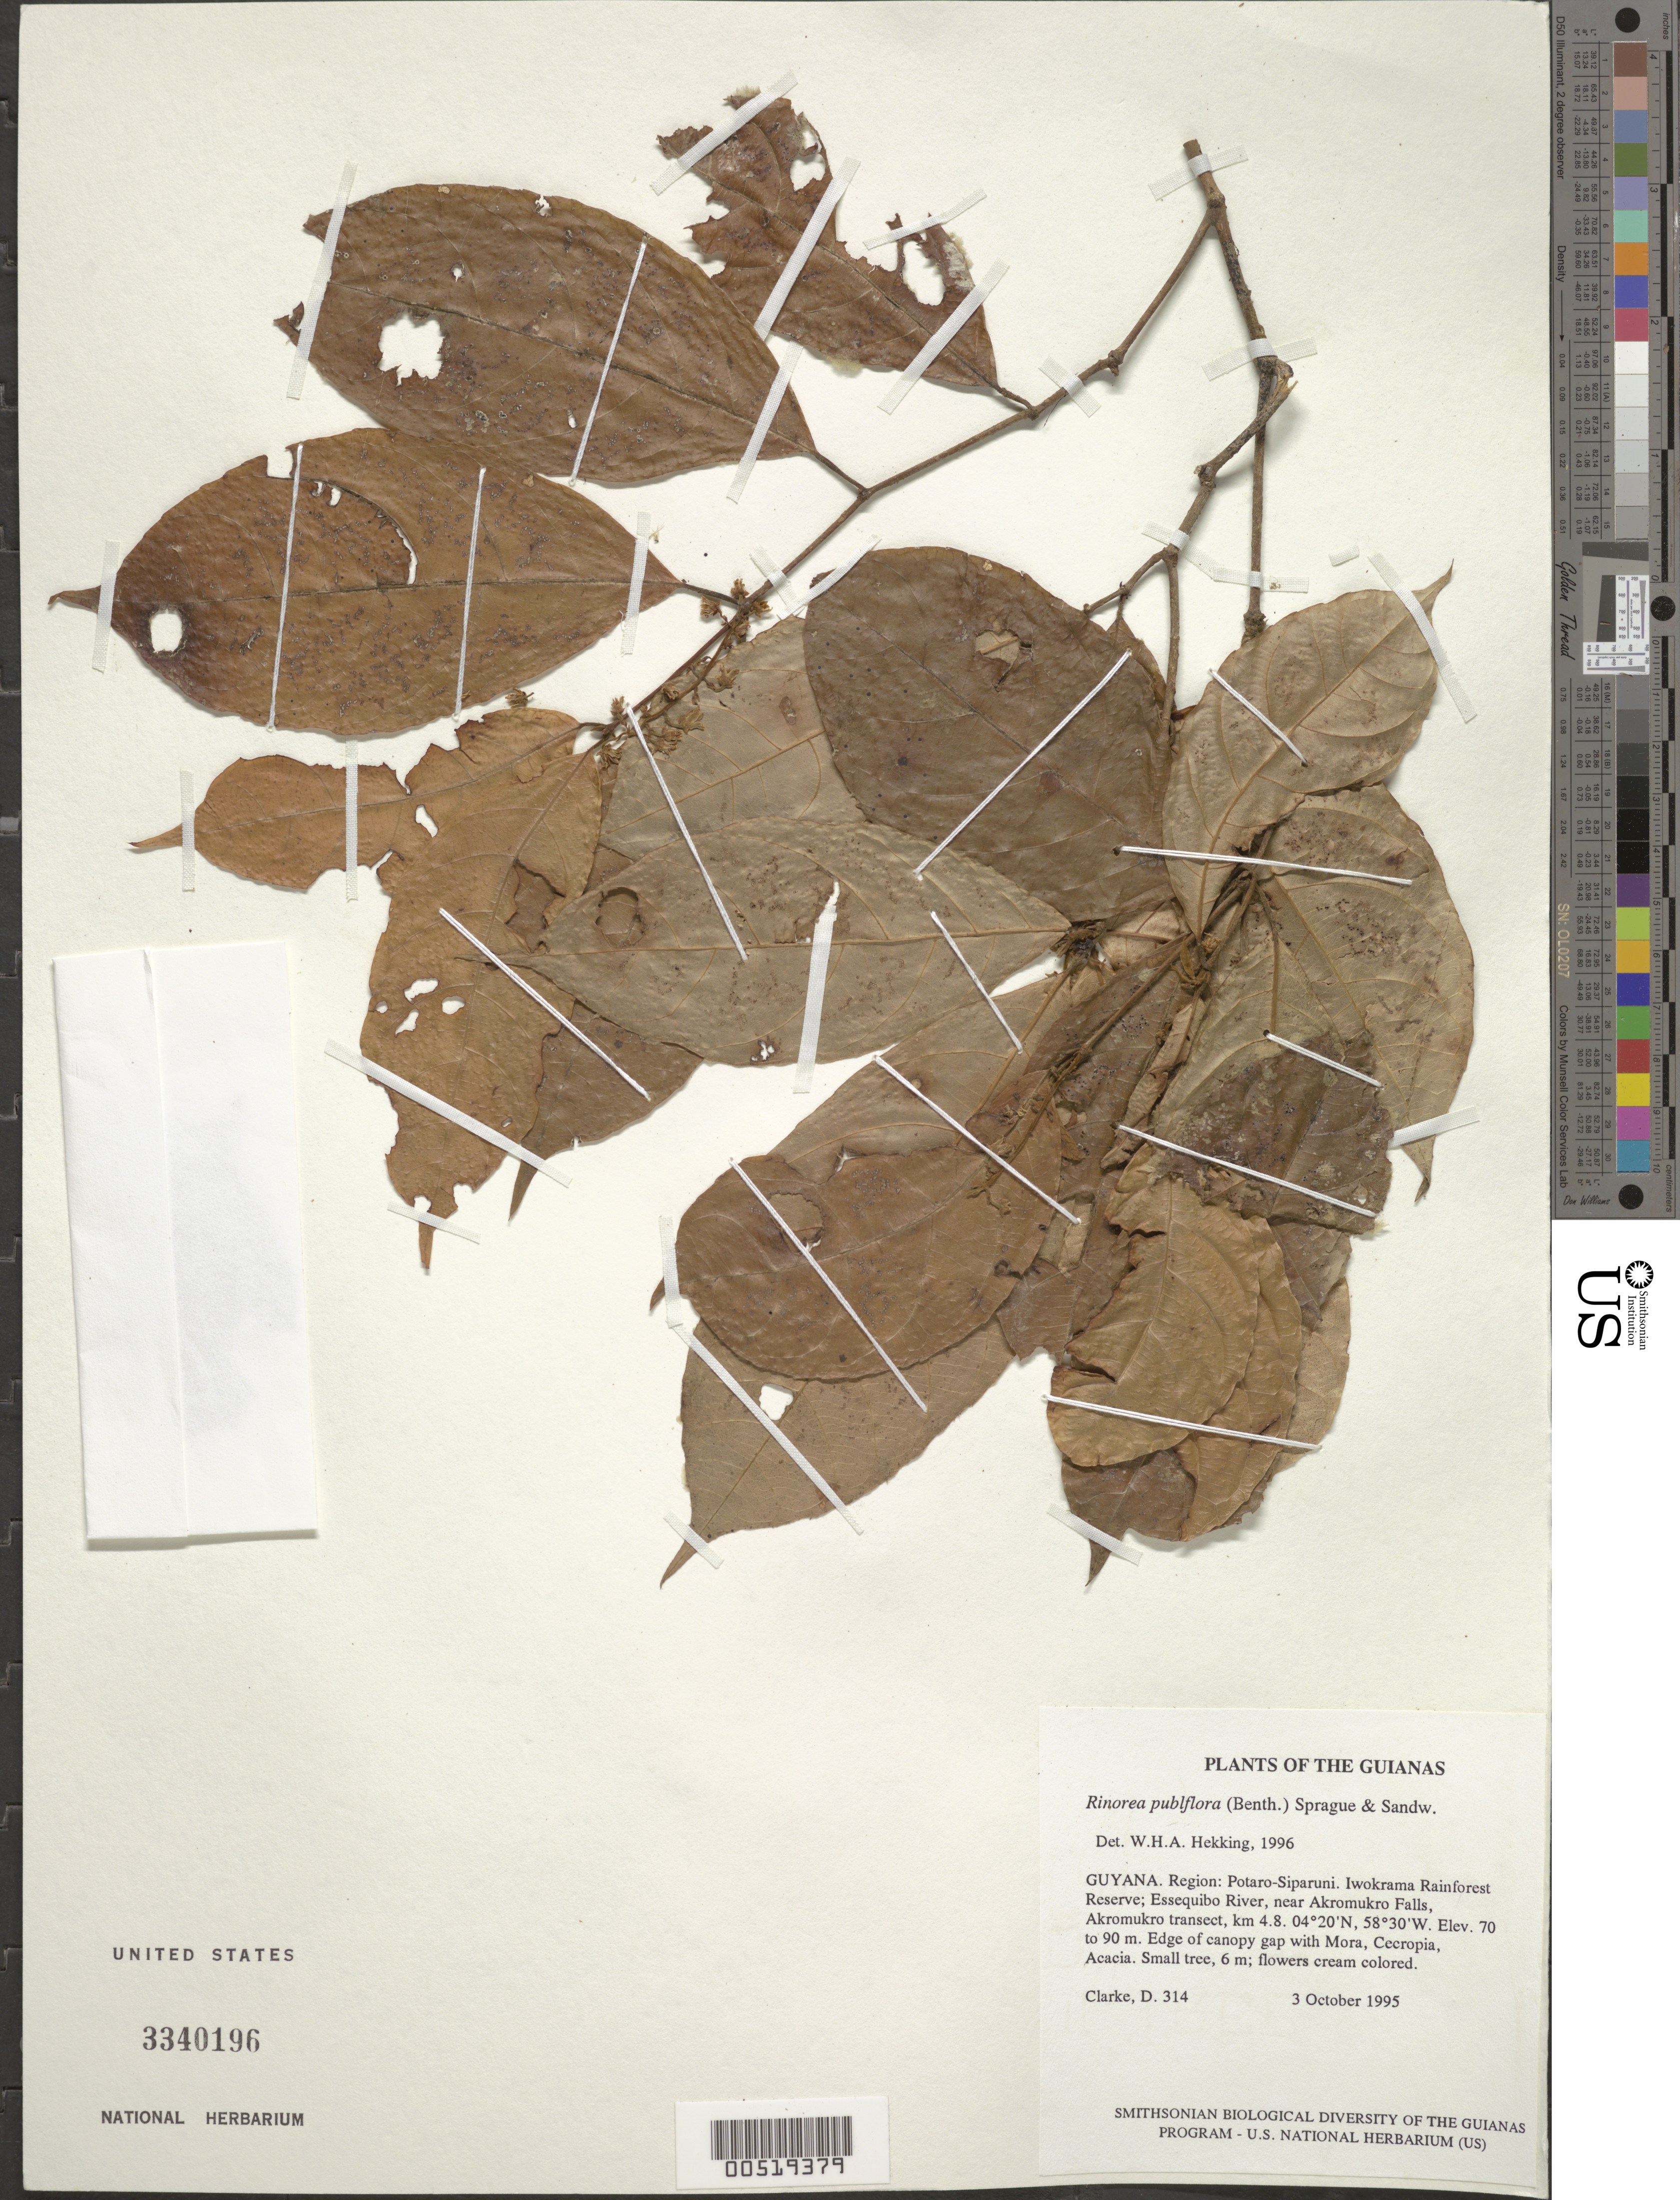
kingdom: Plantae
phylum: Tracheophyta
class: Magnoliopsida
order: Malpighiales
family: Violaceae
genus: Rinorea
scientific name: Rinorea pubiflora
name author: (Benth.) Sprague & Sandwith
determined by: Hekking, W. H. A.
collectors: H. D. Clarke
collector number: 314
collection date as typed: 3 October 1995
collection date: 1995-10-03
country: Guyana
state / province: Potaro-Siparuni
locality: Iwokrama Rainforest Reserve; Essequibo River, near Akromukro Falls, Akromukro transect, km 4.8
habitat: Edge of canopy gap with Mora, Cecropia, Acacia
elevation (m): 70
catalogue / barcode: US 3340196